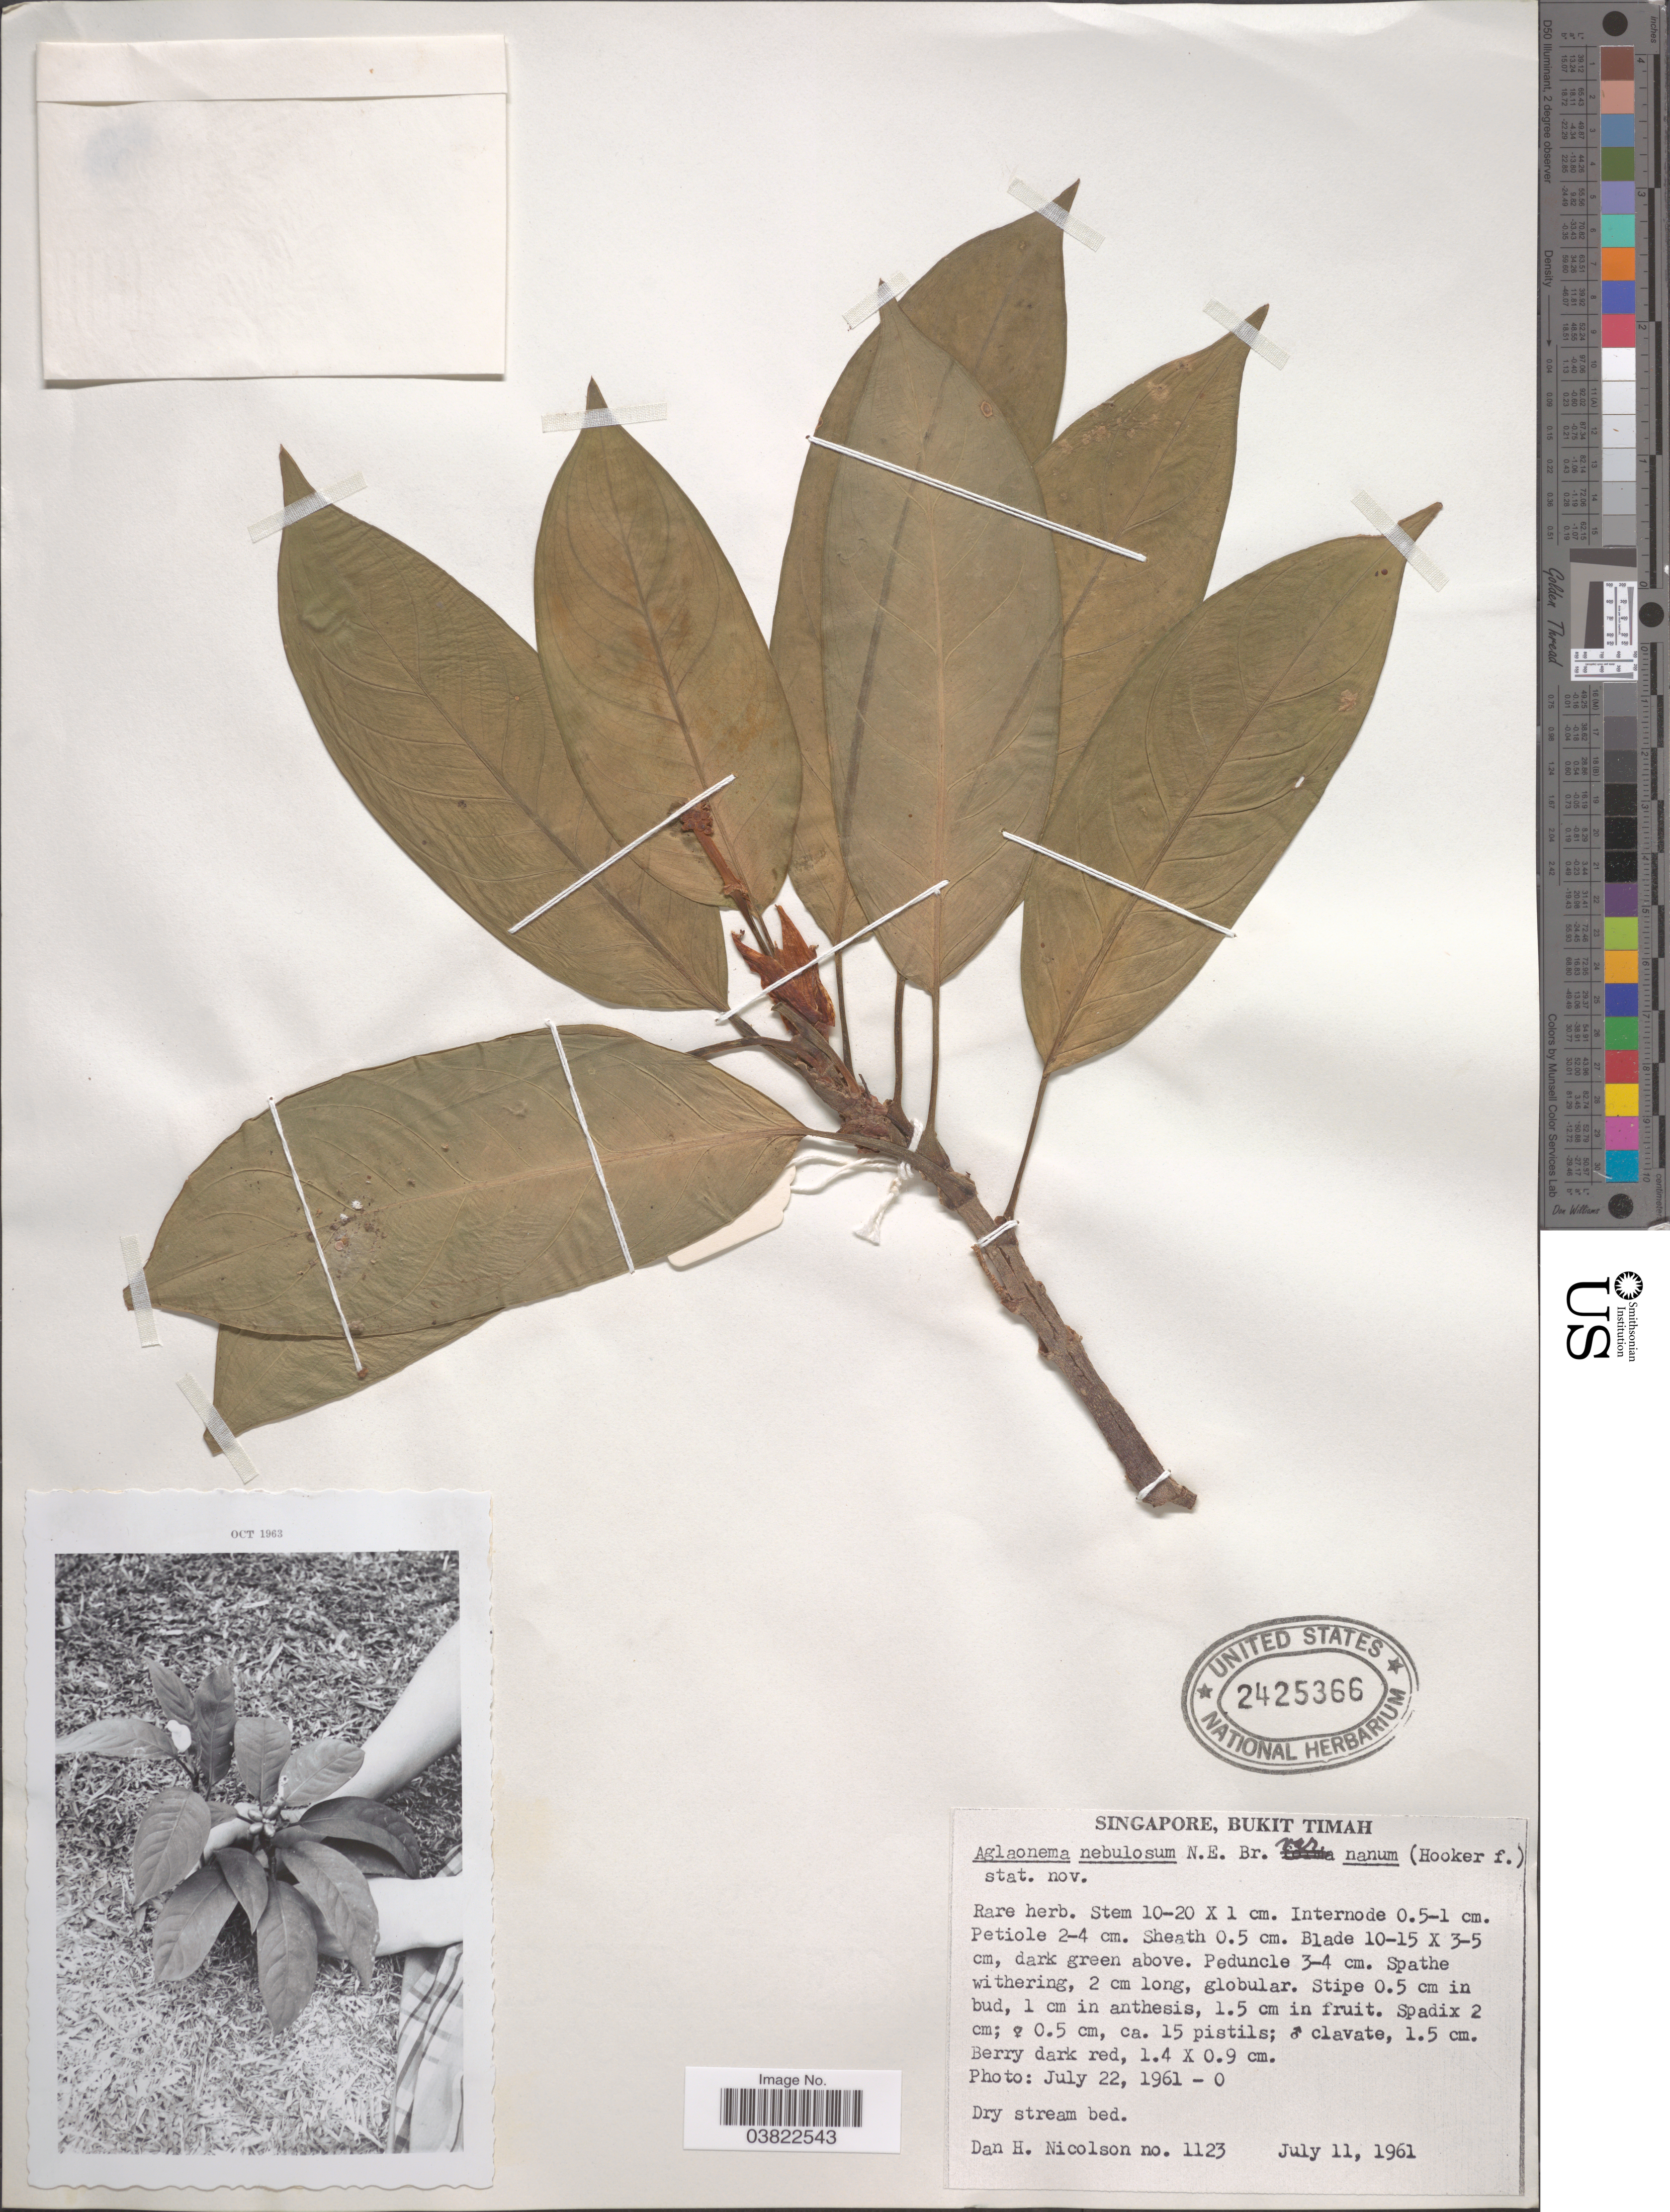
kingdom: Plantae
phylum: Tracheophyta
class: Liliopsida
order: Alismatales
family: Araceae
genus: Aglaonema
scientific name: Aglaonema nebulosum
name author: N.E. Br.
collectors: D. H. Nicolson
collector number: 1123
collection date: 1961-07-11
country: Singapore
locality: Bukit Timah.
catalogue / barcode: US 2425366